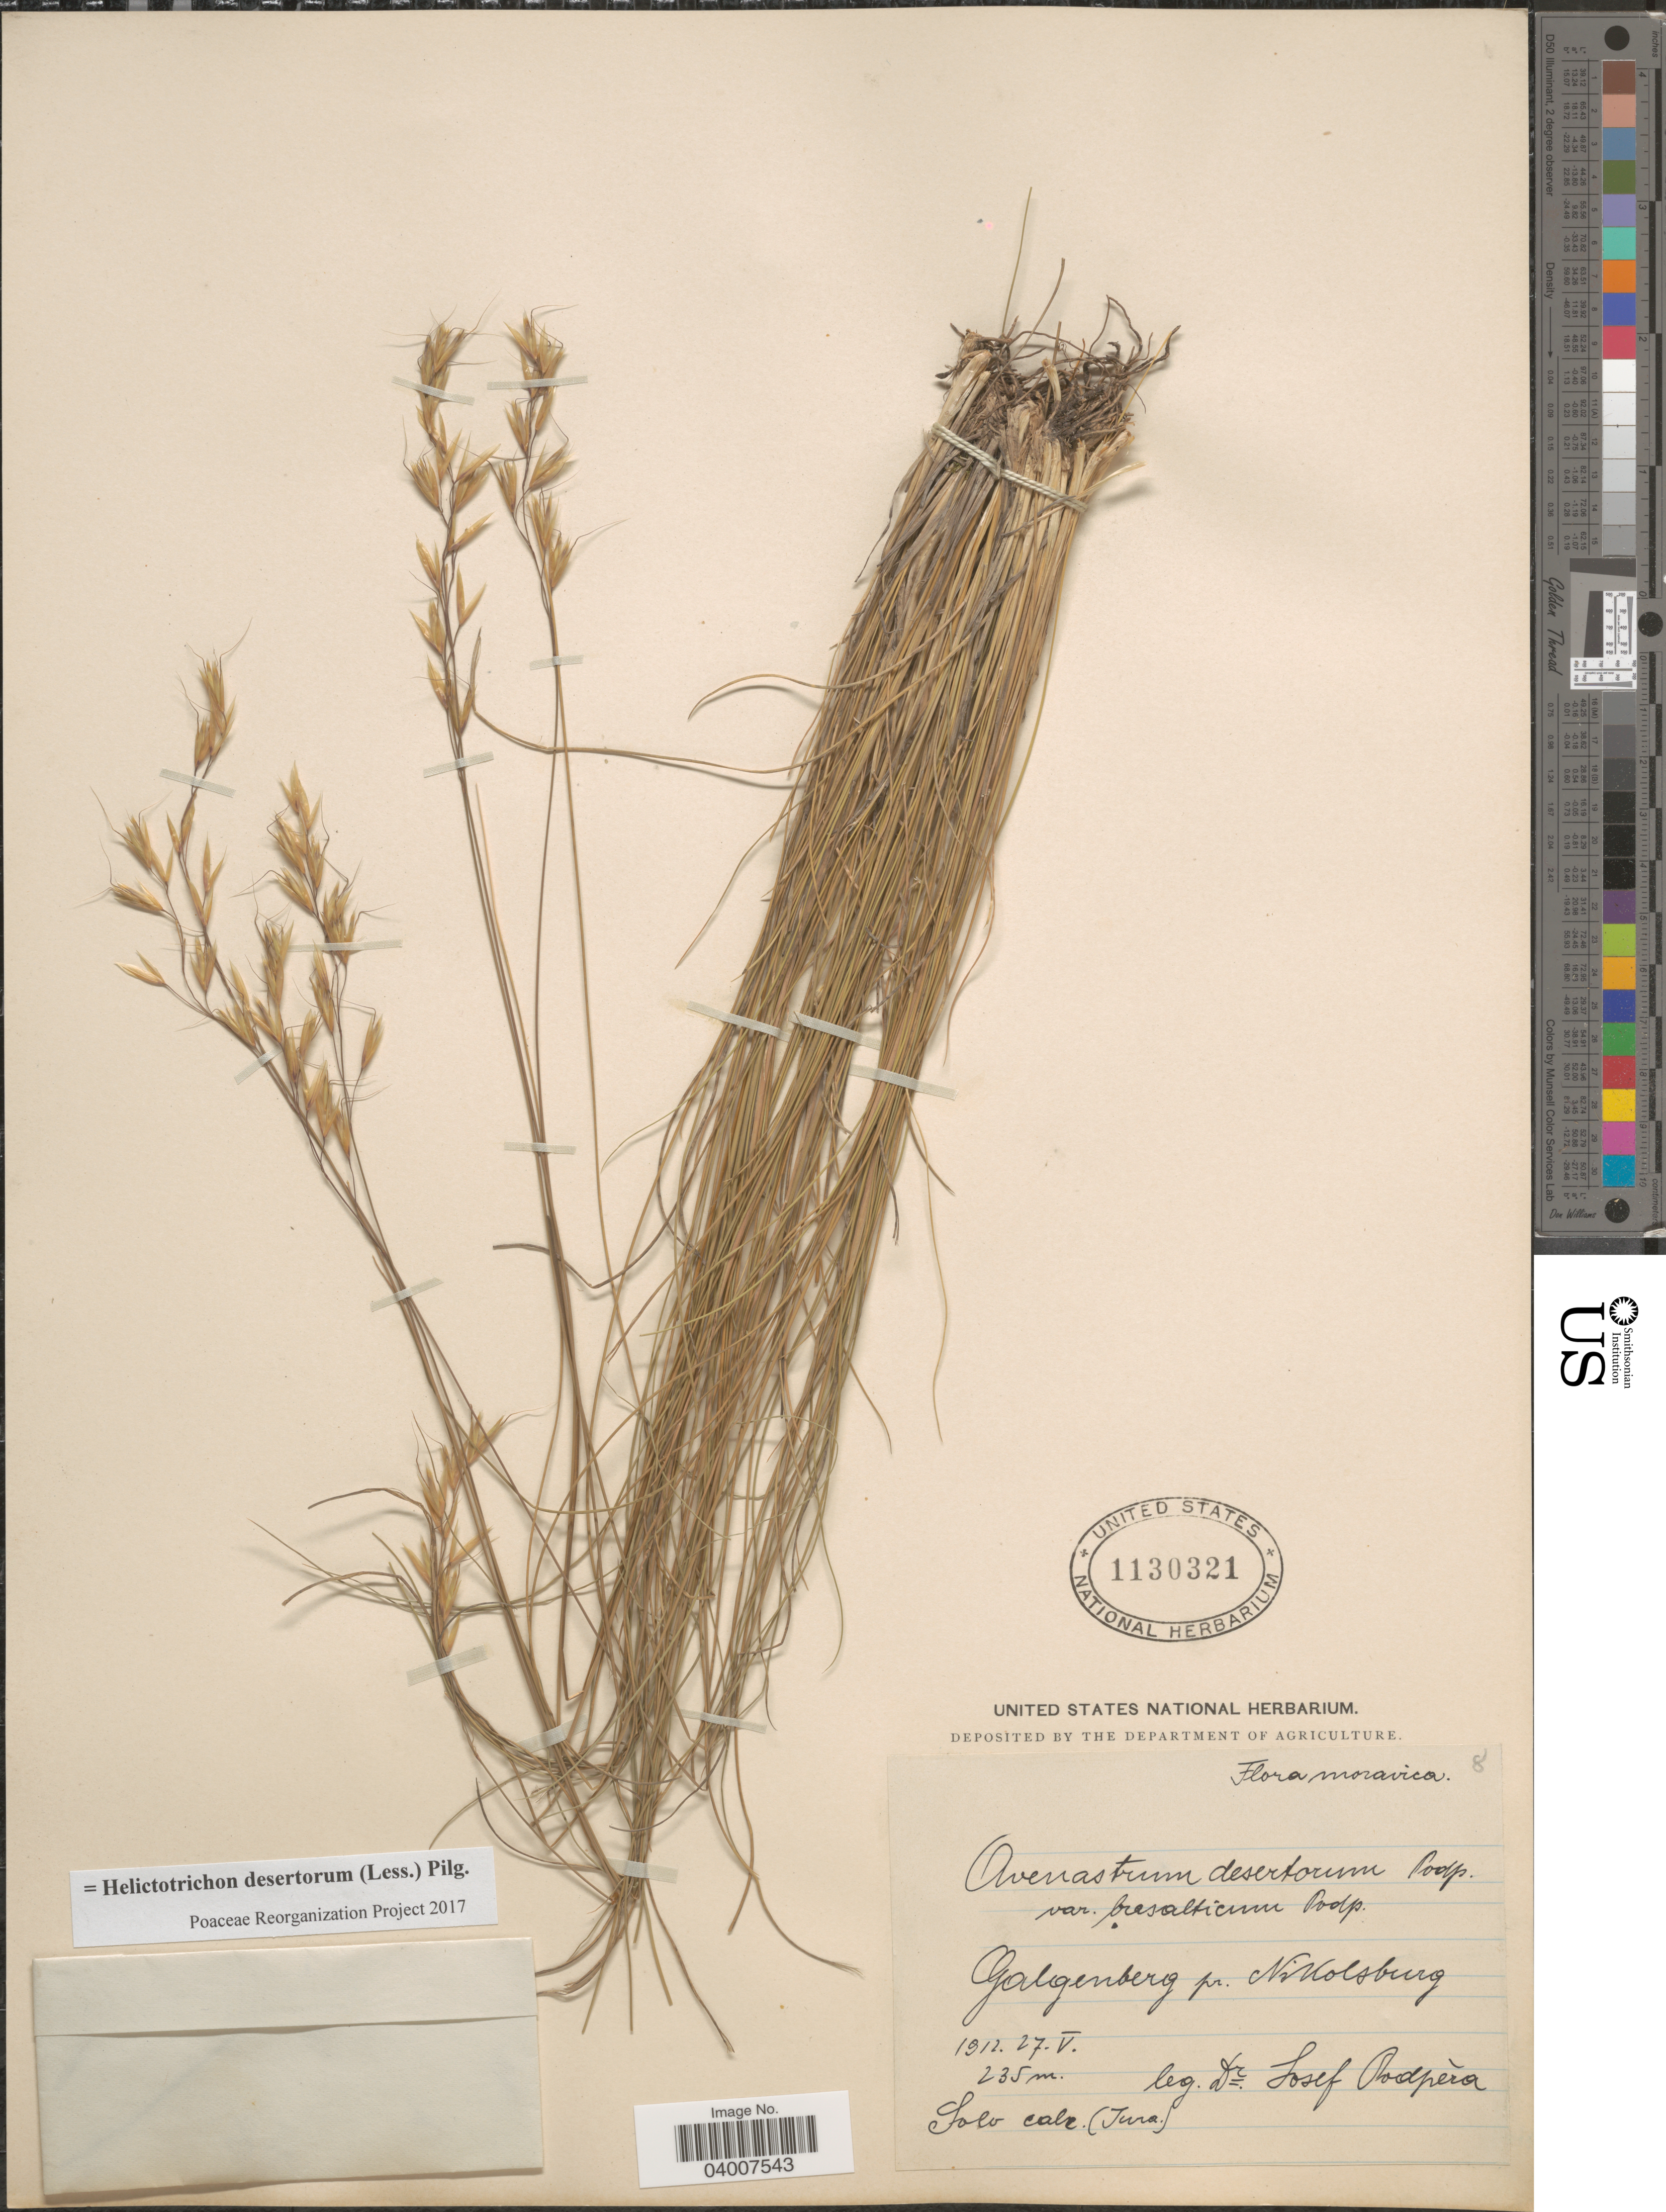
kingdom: Plantae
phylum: Tracheophyta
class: Liliopsida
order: Poales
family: Poaceae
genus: Helictotrichon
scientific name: Helictotrichon desertorum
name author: (Less.) Pilg.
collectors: J. Podpera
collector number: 8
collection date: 1912-05-27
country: Czechia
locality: Moravia. Galgenberg pr. Nikolsburg.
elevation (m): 235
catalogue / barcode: US 1130321